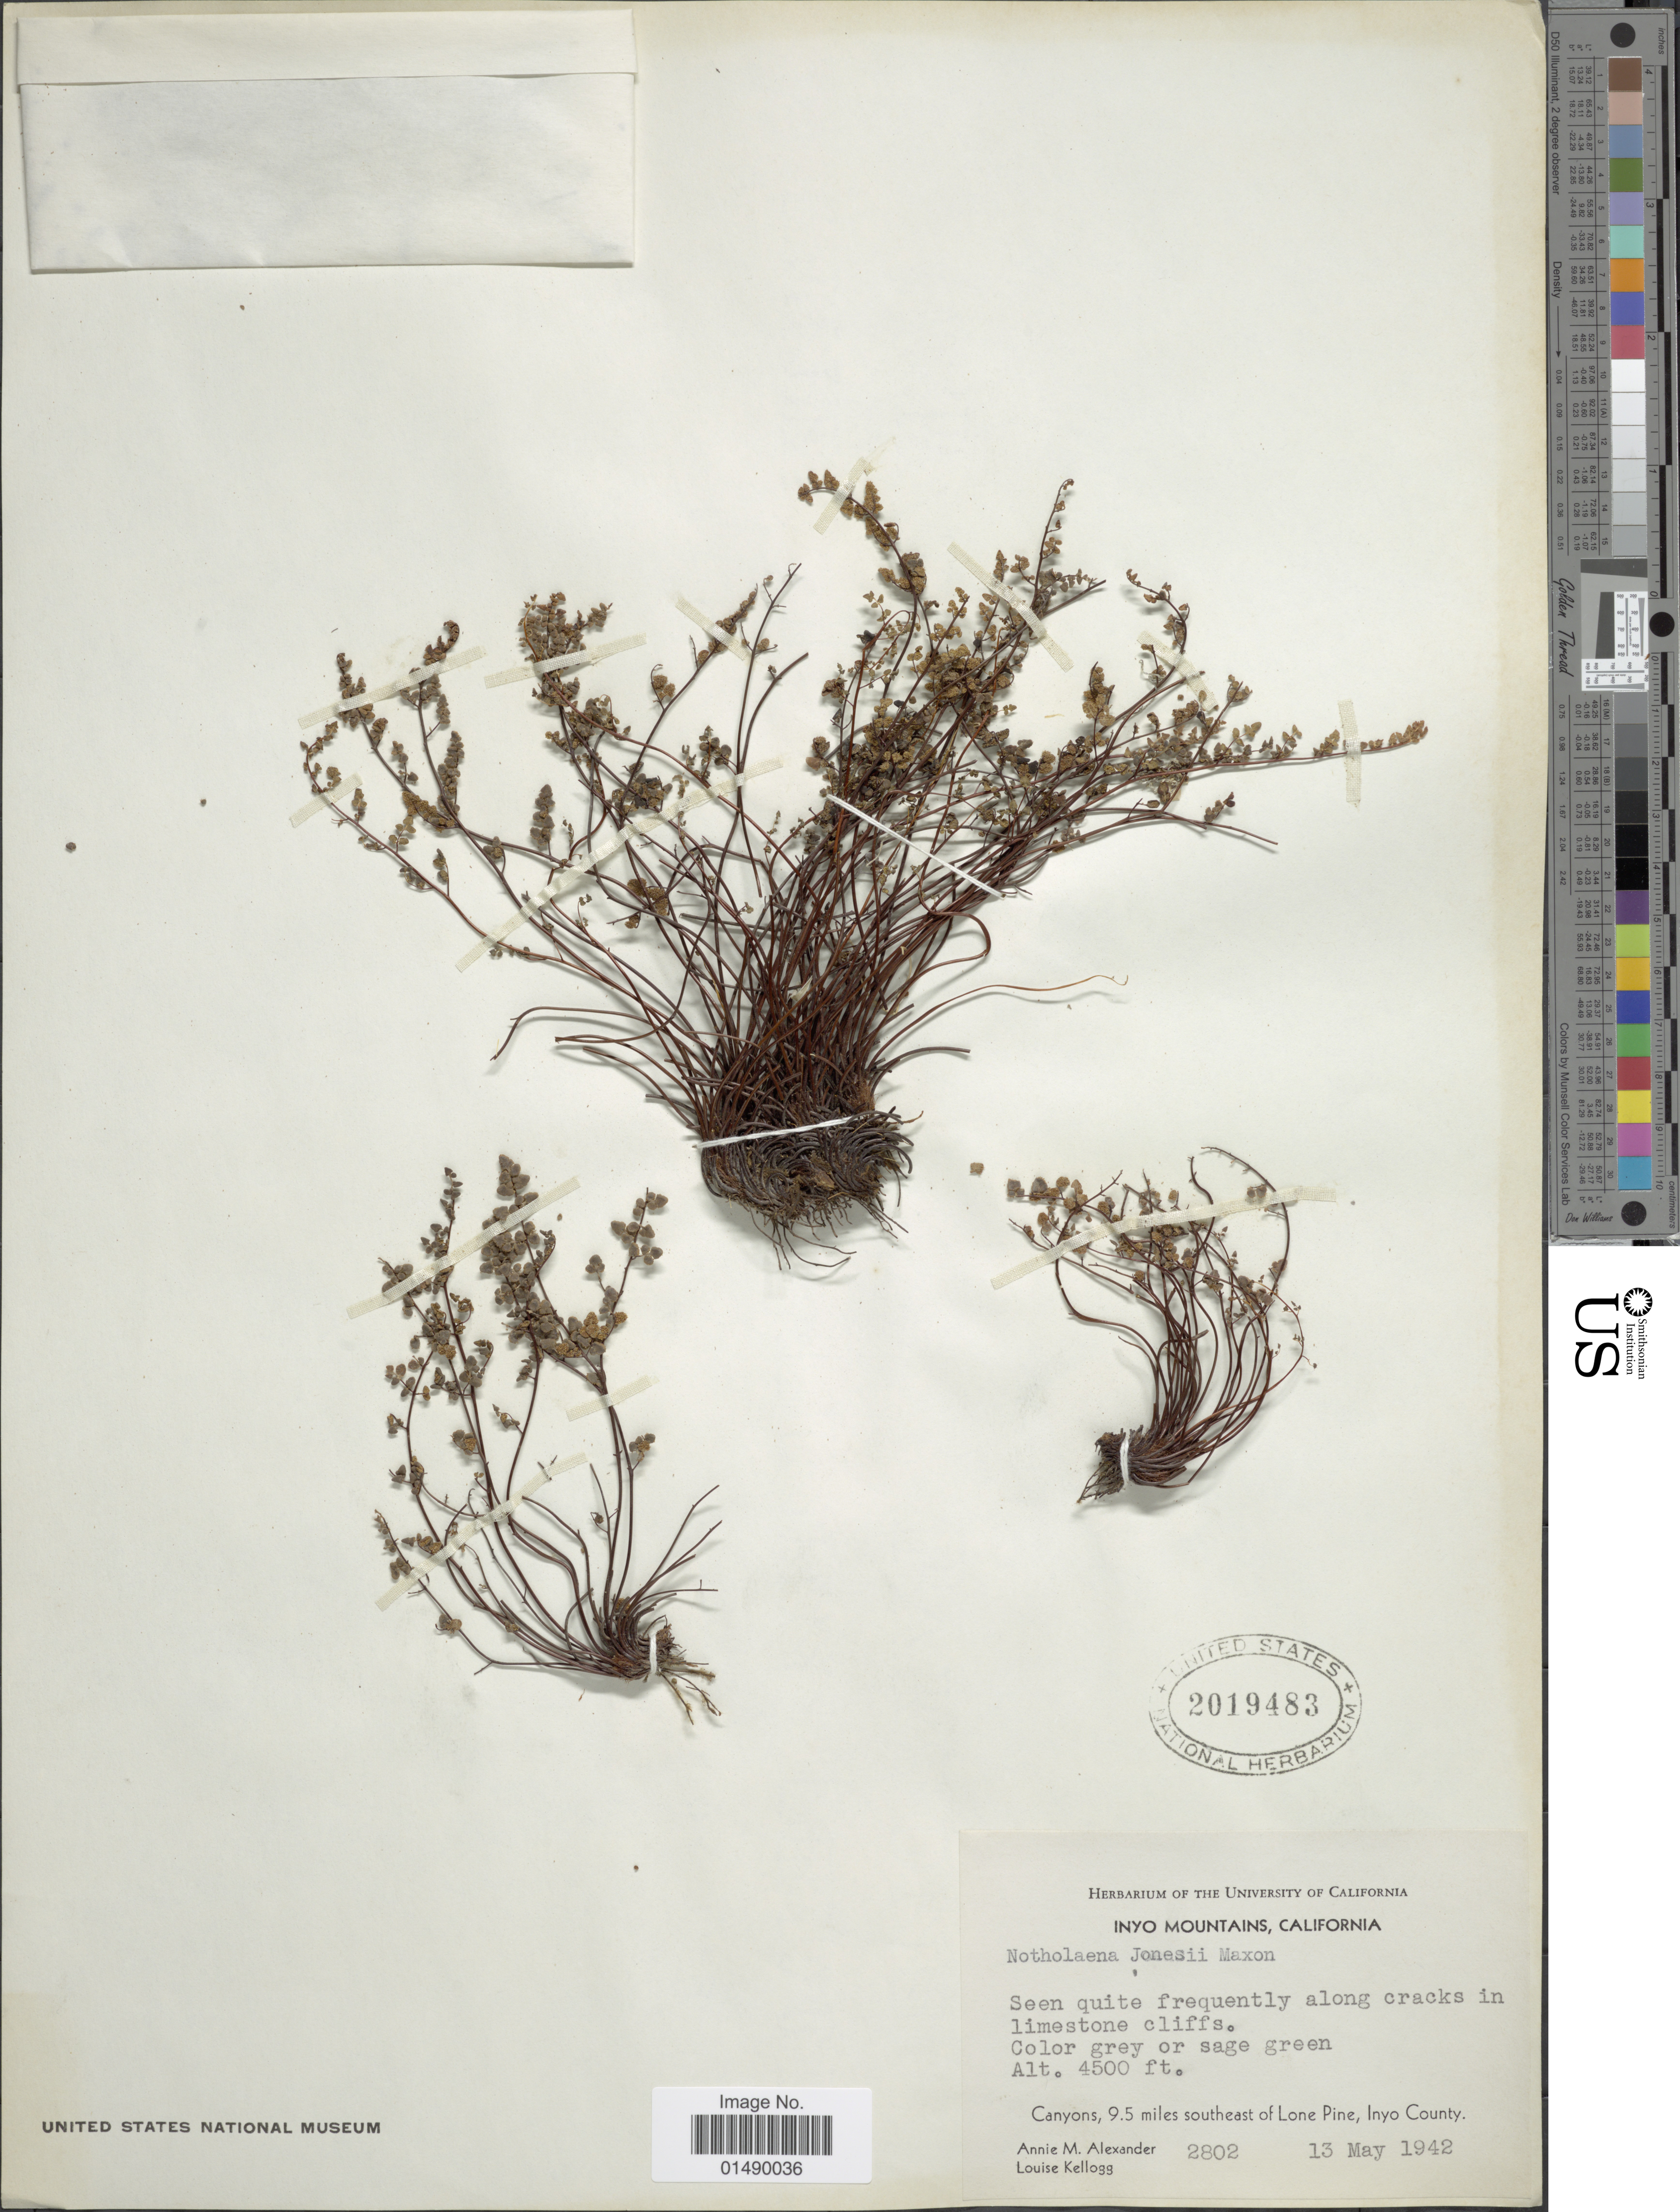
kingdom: Plantae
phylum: Tracheophyta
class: Polypodiopsida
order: Polypodiales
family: Pteridaceae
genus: Argyrochosma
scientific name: Argyrochosma jonesii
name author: (Maxon) Windham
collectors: A. M. Alexander & L. Kellogg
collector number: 2802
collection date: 1942-05-13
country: United States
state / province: California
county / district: Inyo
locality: California, Inyo Mountains, Canyons, 9.5 miles southwest of Lone Pine, Inyo County.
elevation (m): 1372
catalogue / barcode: US 2019483